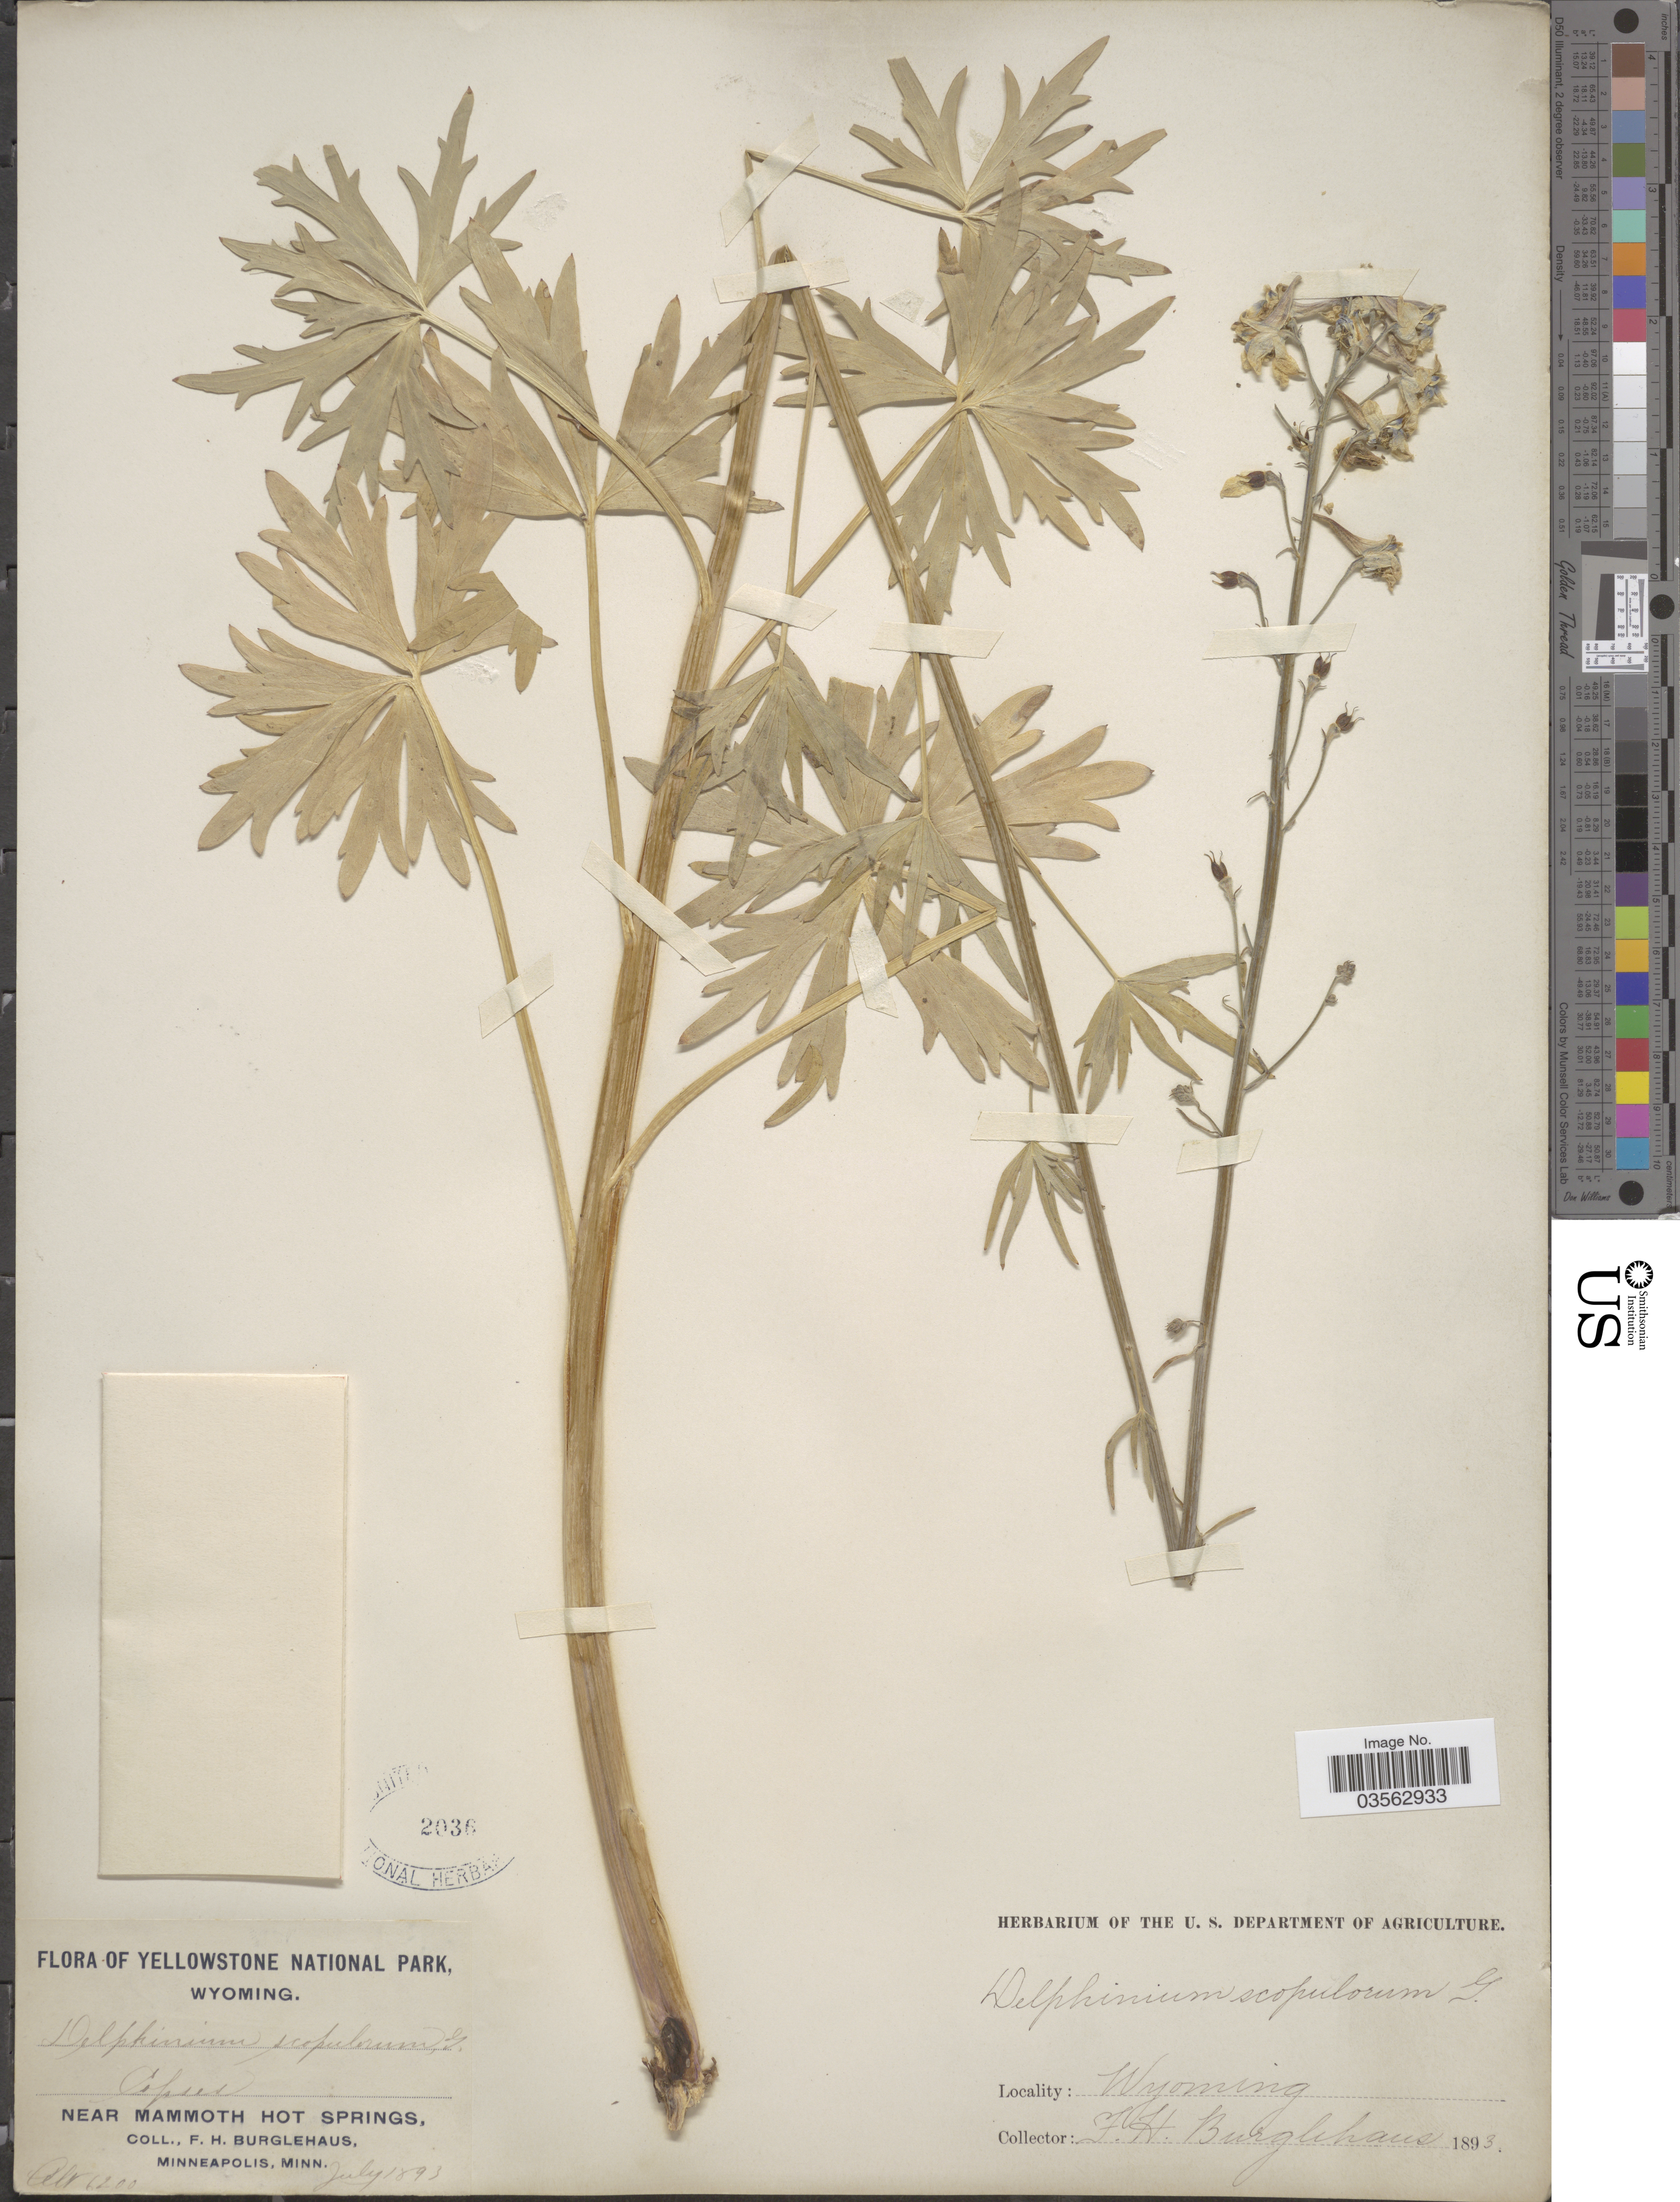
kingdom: Plantae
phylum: Tracheophyta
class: Magnoliopsida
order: Ranunculales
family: Ranunculaceae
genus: Delphinium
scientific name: Delphinium cucullatum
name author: E. Nelson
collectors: F. Burglehaus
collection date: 1893-07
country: United States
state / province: Wyoming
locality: Yellowstone National Park. Near Mammoth Hot Springs.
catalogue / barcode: US 2036